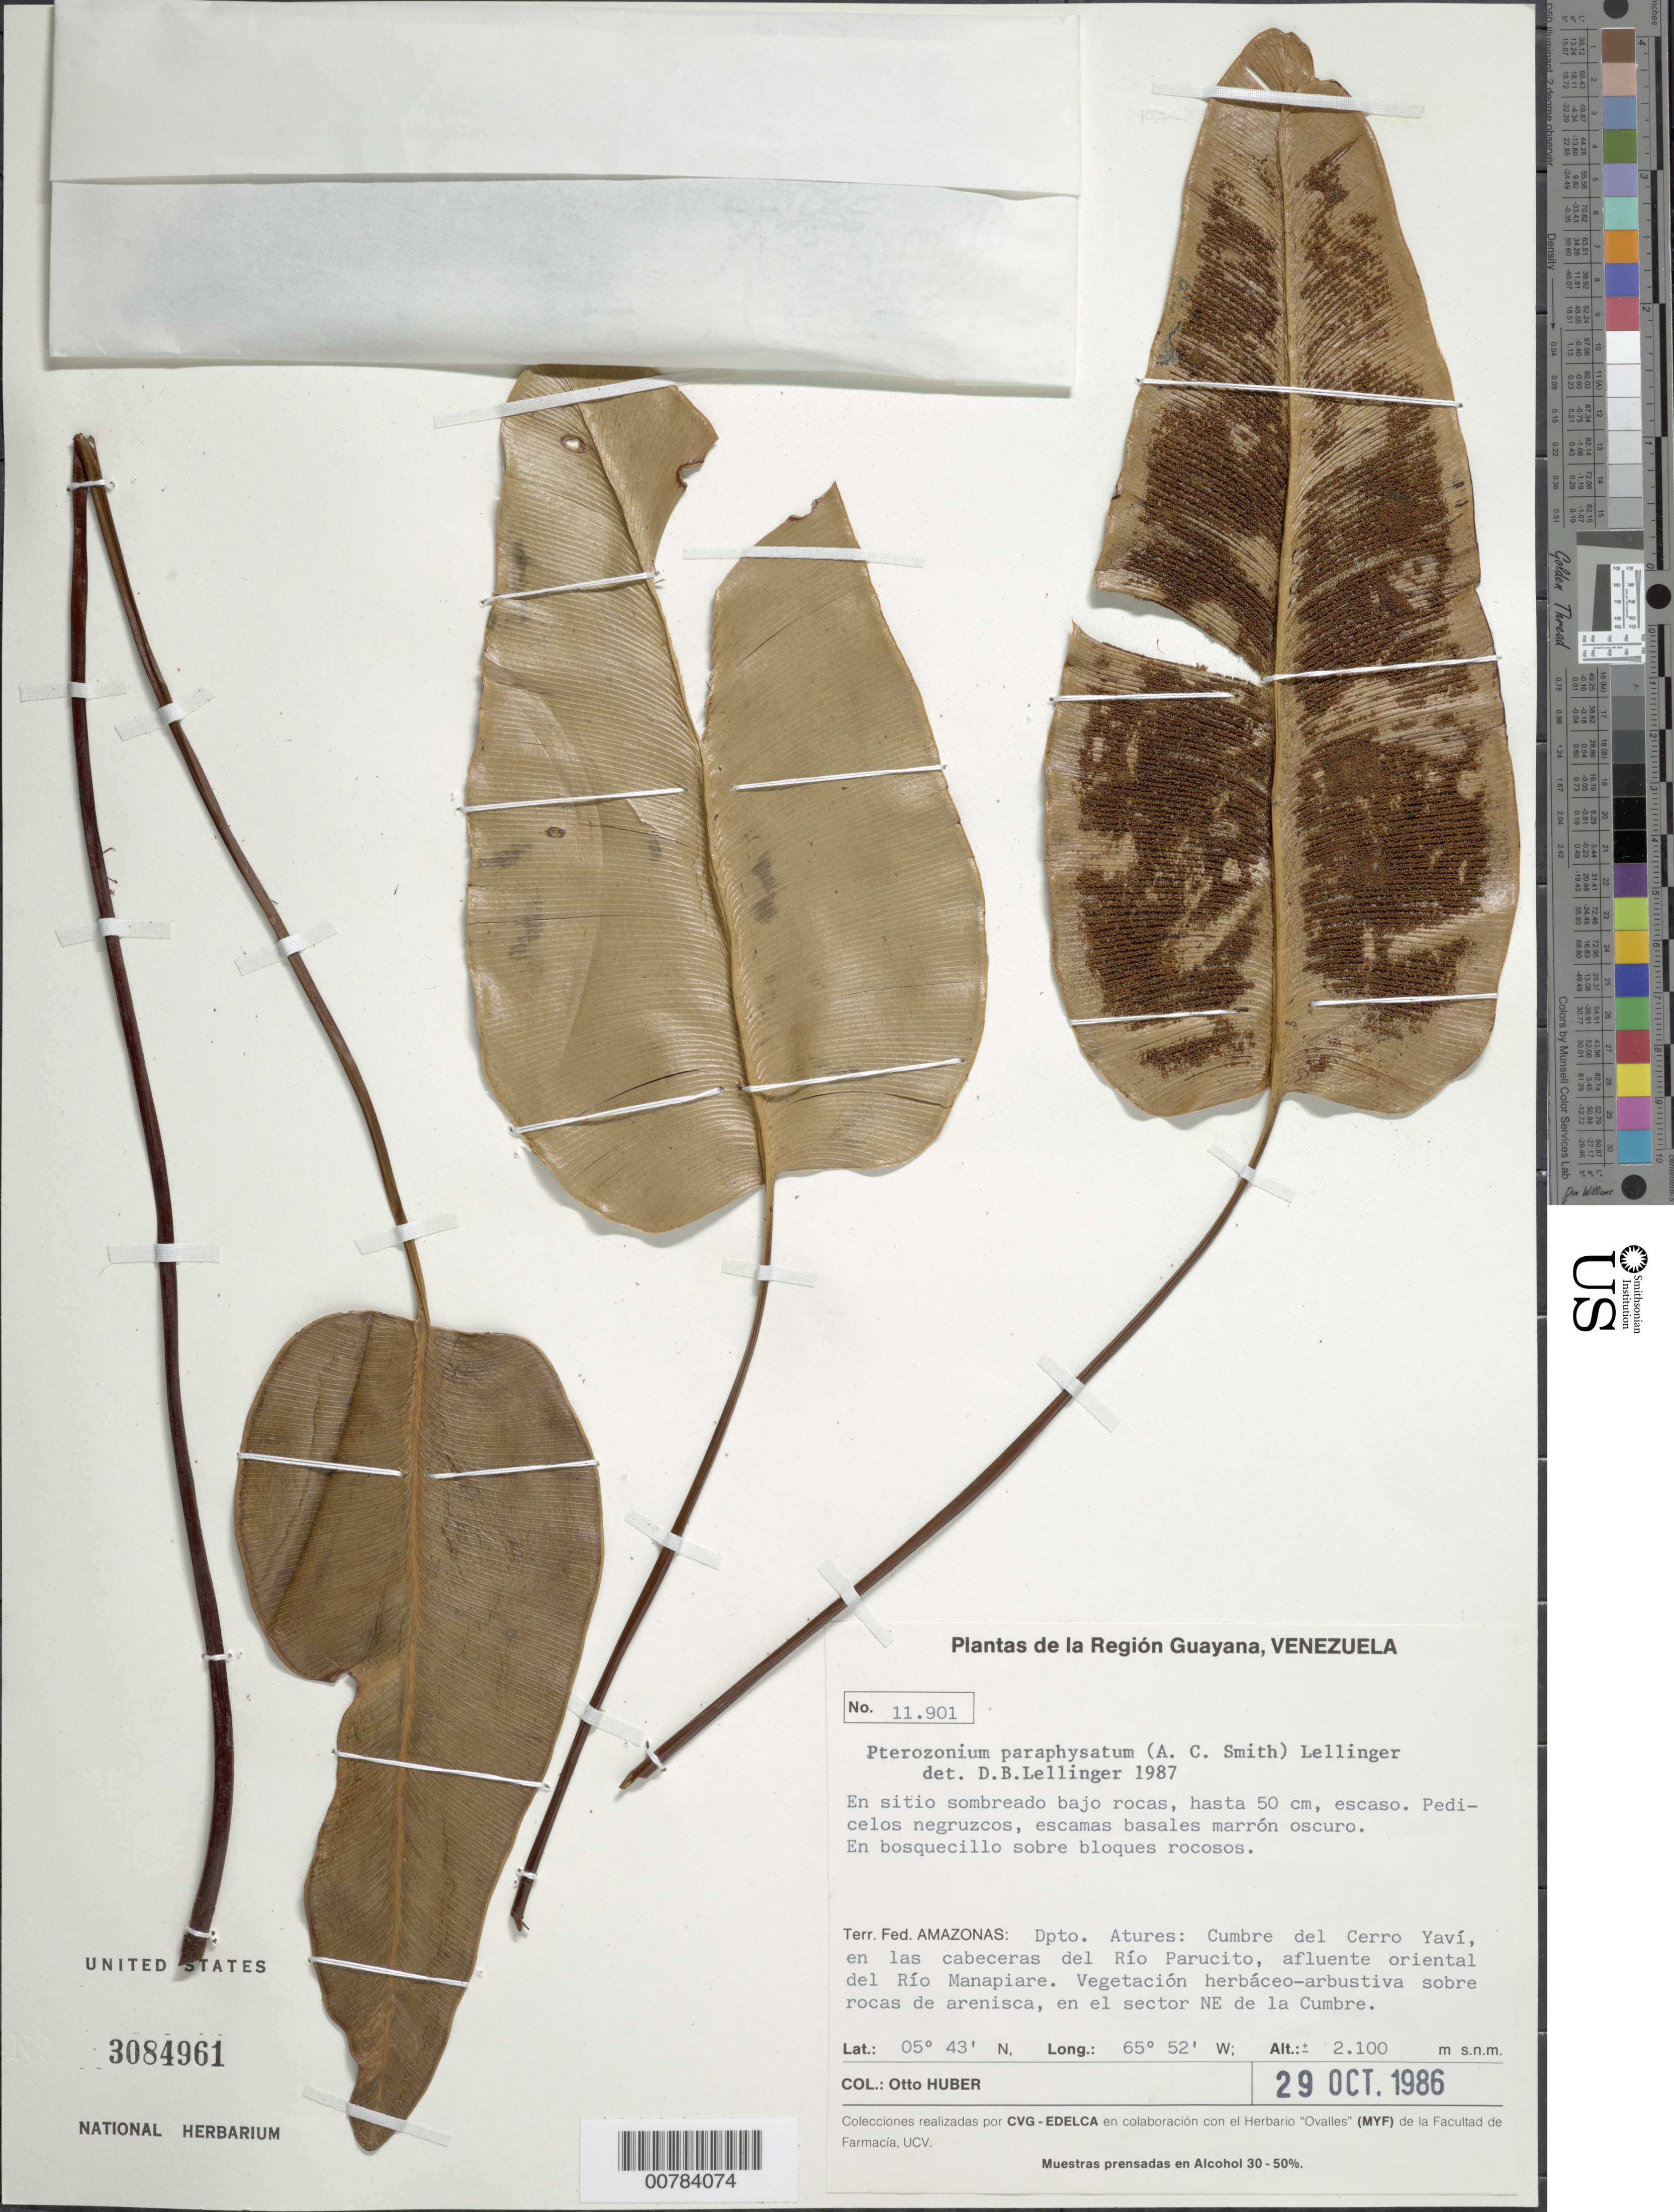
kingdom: Plantae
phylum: Tracheophyta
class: Polypodiopsida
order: Polypodiales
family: Pteridaceae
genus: Pterozonium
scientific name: Pterozonium paraphysatum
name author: (A.C. Sm.) Lellinger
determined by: Lellinger, David B., (BOT), Smithsonian Institution - National Museum of Natural History (UNITED STATES)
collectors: O. Huber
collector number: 11901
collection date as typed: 29-Oct-86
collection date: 1986-10-29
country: Venezuela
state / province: Amazonas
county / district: Atures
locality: Cerro Yaví cumbre, cabeceras de Río Parucito (affl. Río Manapiare), sector NE de la cumbre.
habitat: Vegetación herbaceo-arbustiva sobre rocas de arnisca; en sitio sombreado bajo rocas, hasta 50 cm. en bosquecillo sobre bloques rocosos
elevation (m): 2100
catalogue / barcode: US 3084961